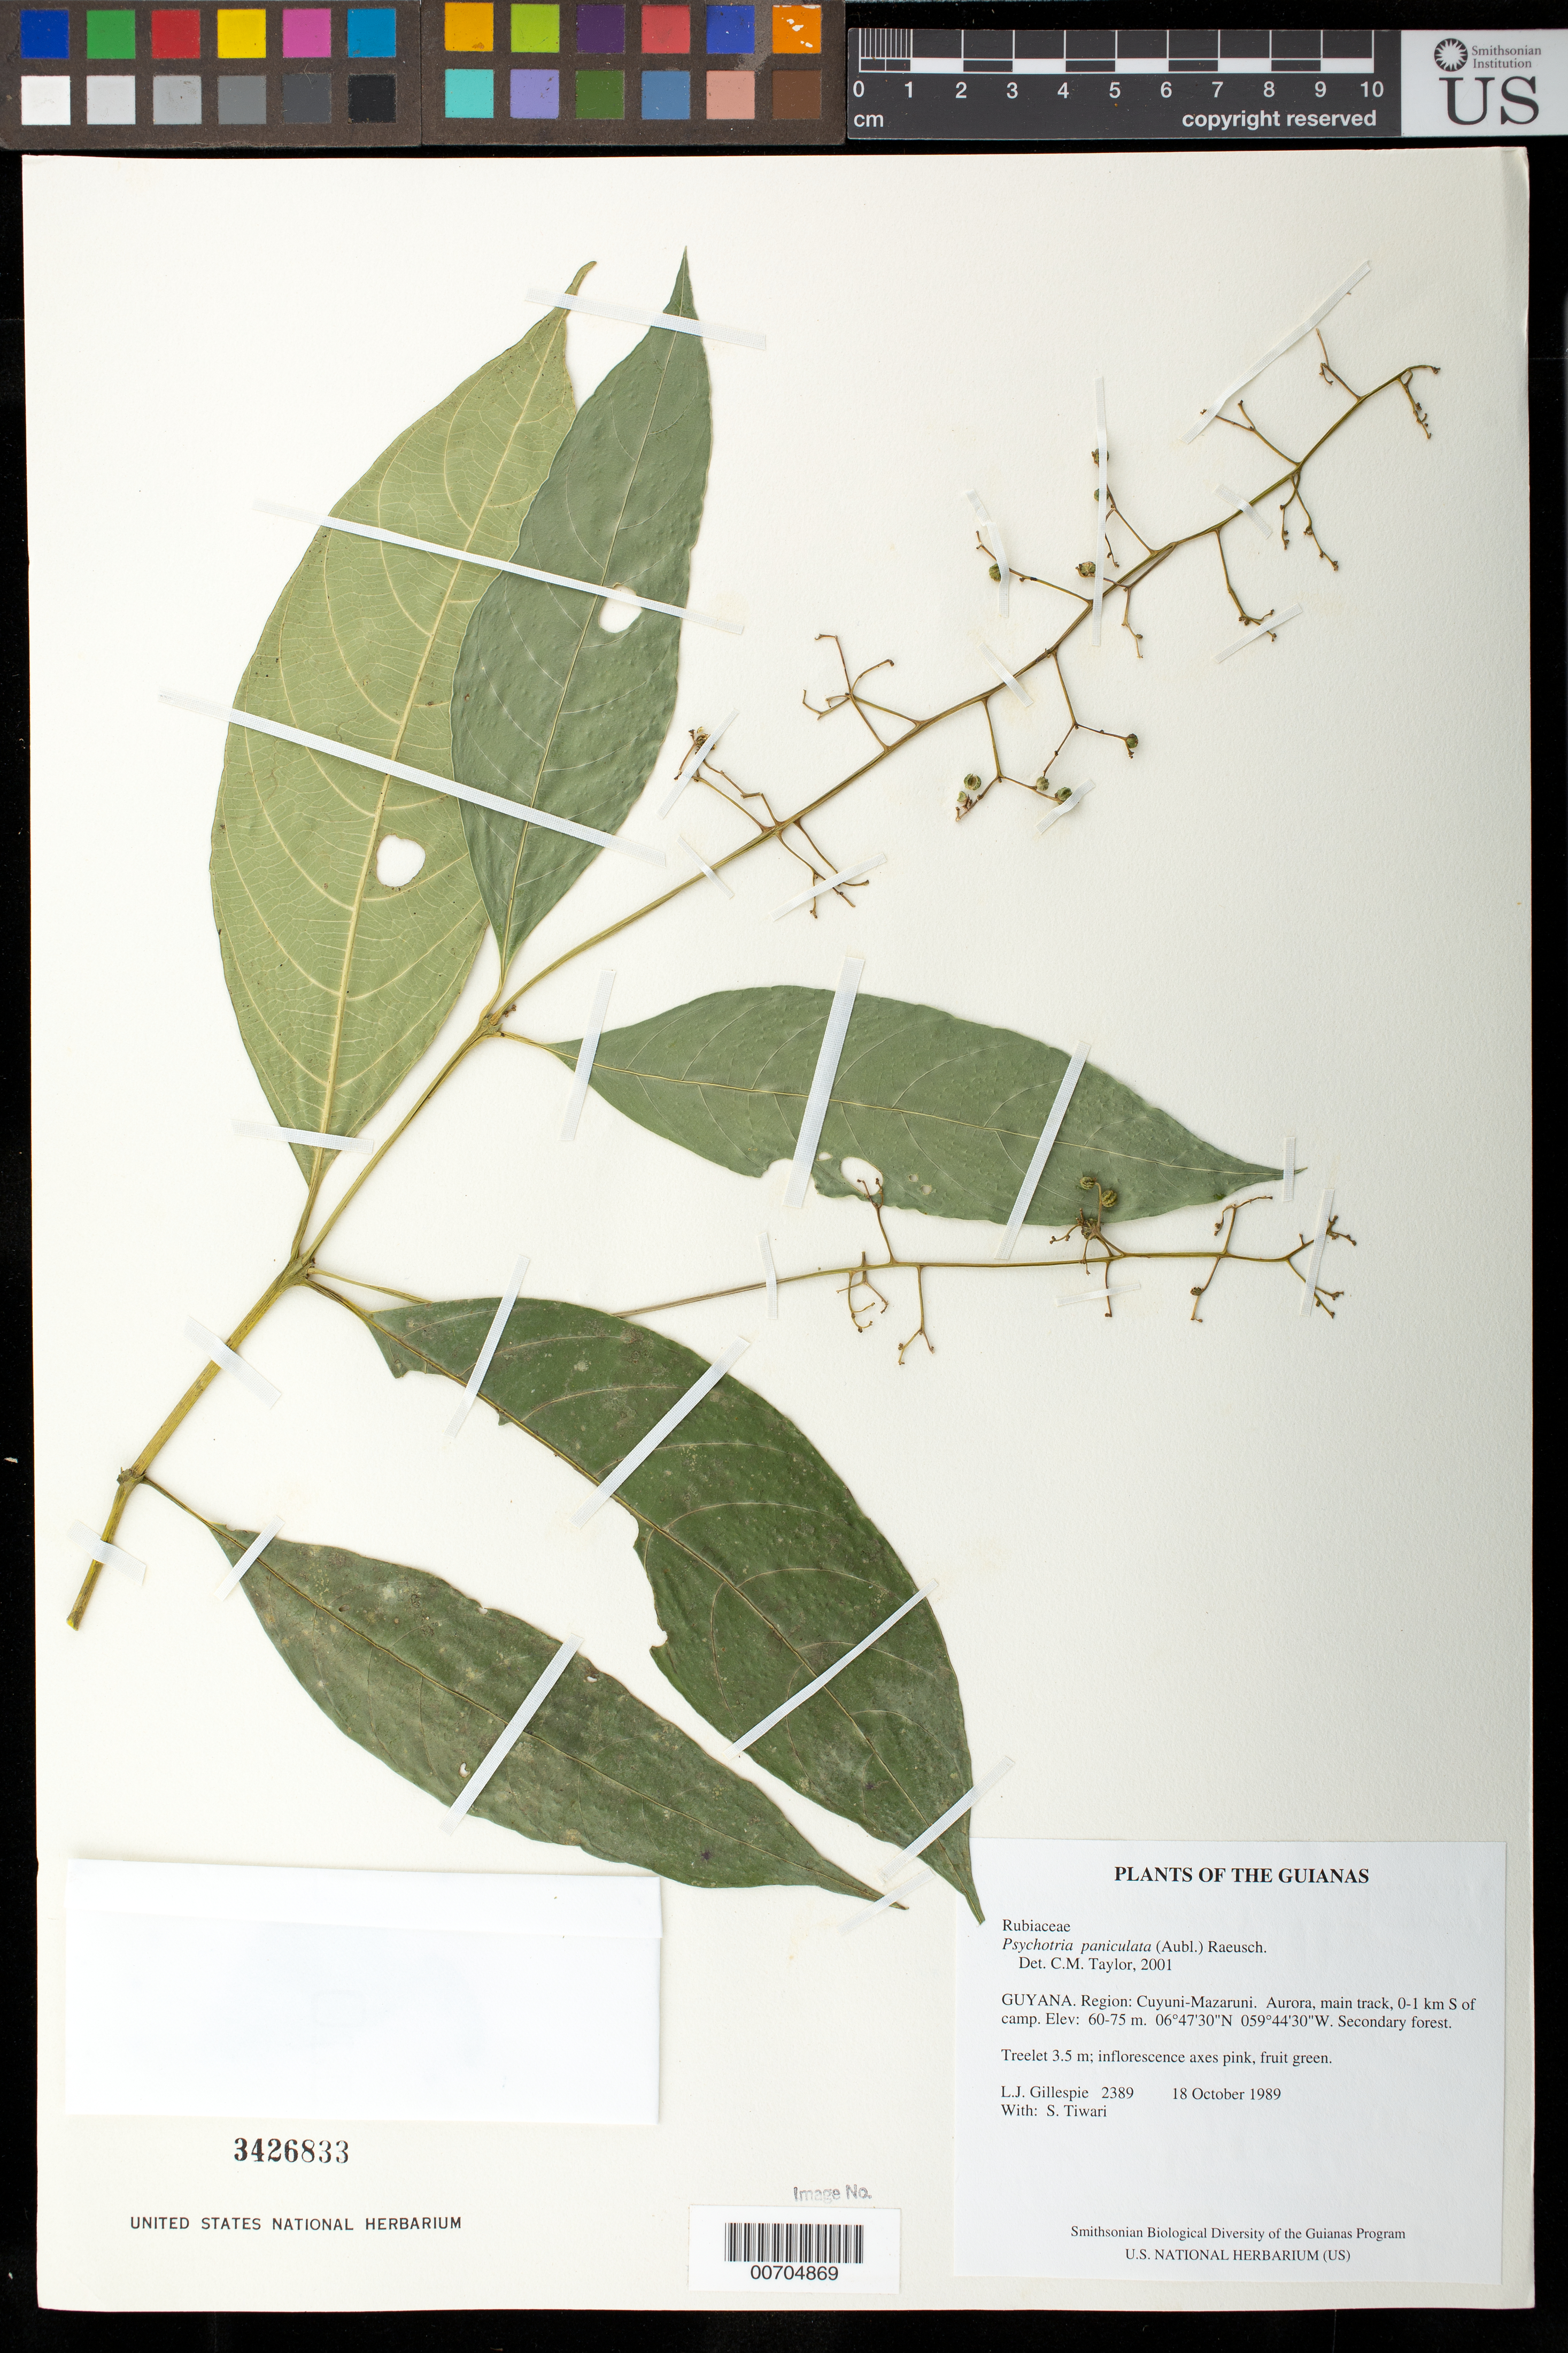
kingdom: Plantae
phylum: Tracheophyta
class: Magnoliopsida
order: Gentianales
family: Rubiaceae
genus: Palicourea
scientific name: Palicourea aubletii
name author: Delprete & J.H. Kirkbr.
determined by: Kirkbride, J. H., Jr.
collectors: L. J. Gillespie & S. Tiwari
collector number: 2389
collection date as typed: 18 October 1989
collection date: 1989-10-18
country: Guyana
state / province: Cuyuni-Mazaruni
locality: Aurora, main track, 0-1 km S of camp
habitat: Secondary forest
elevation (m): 60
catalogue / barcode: US 3426833